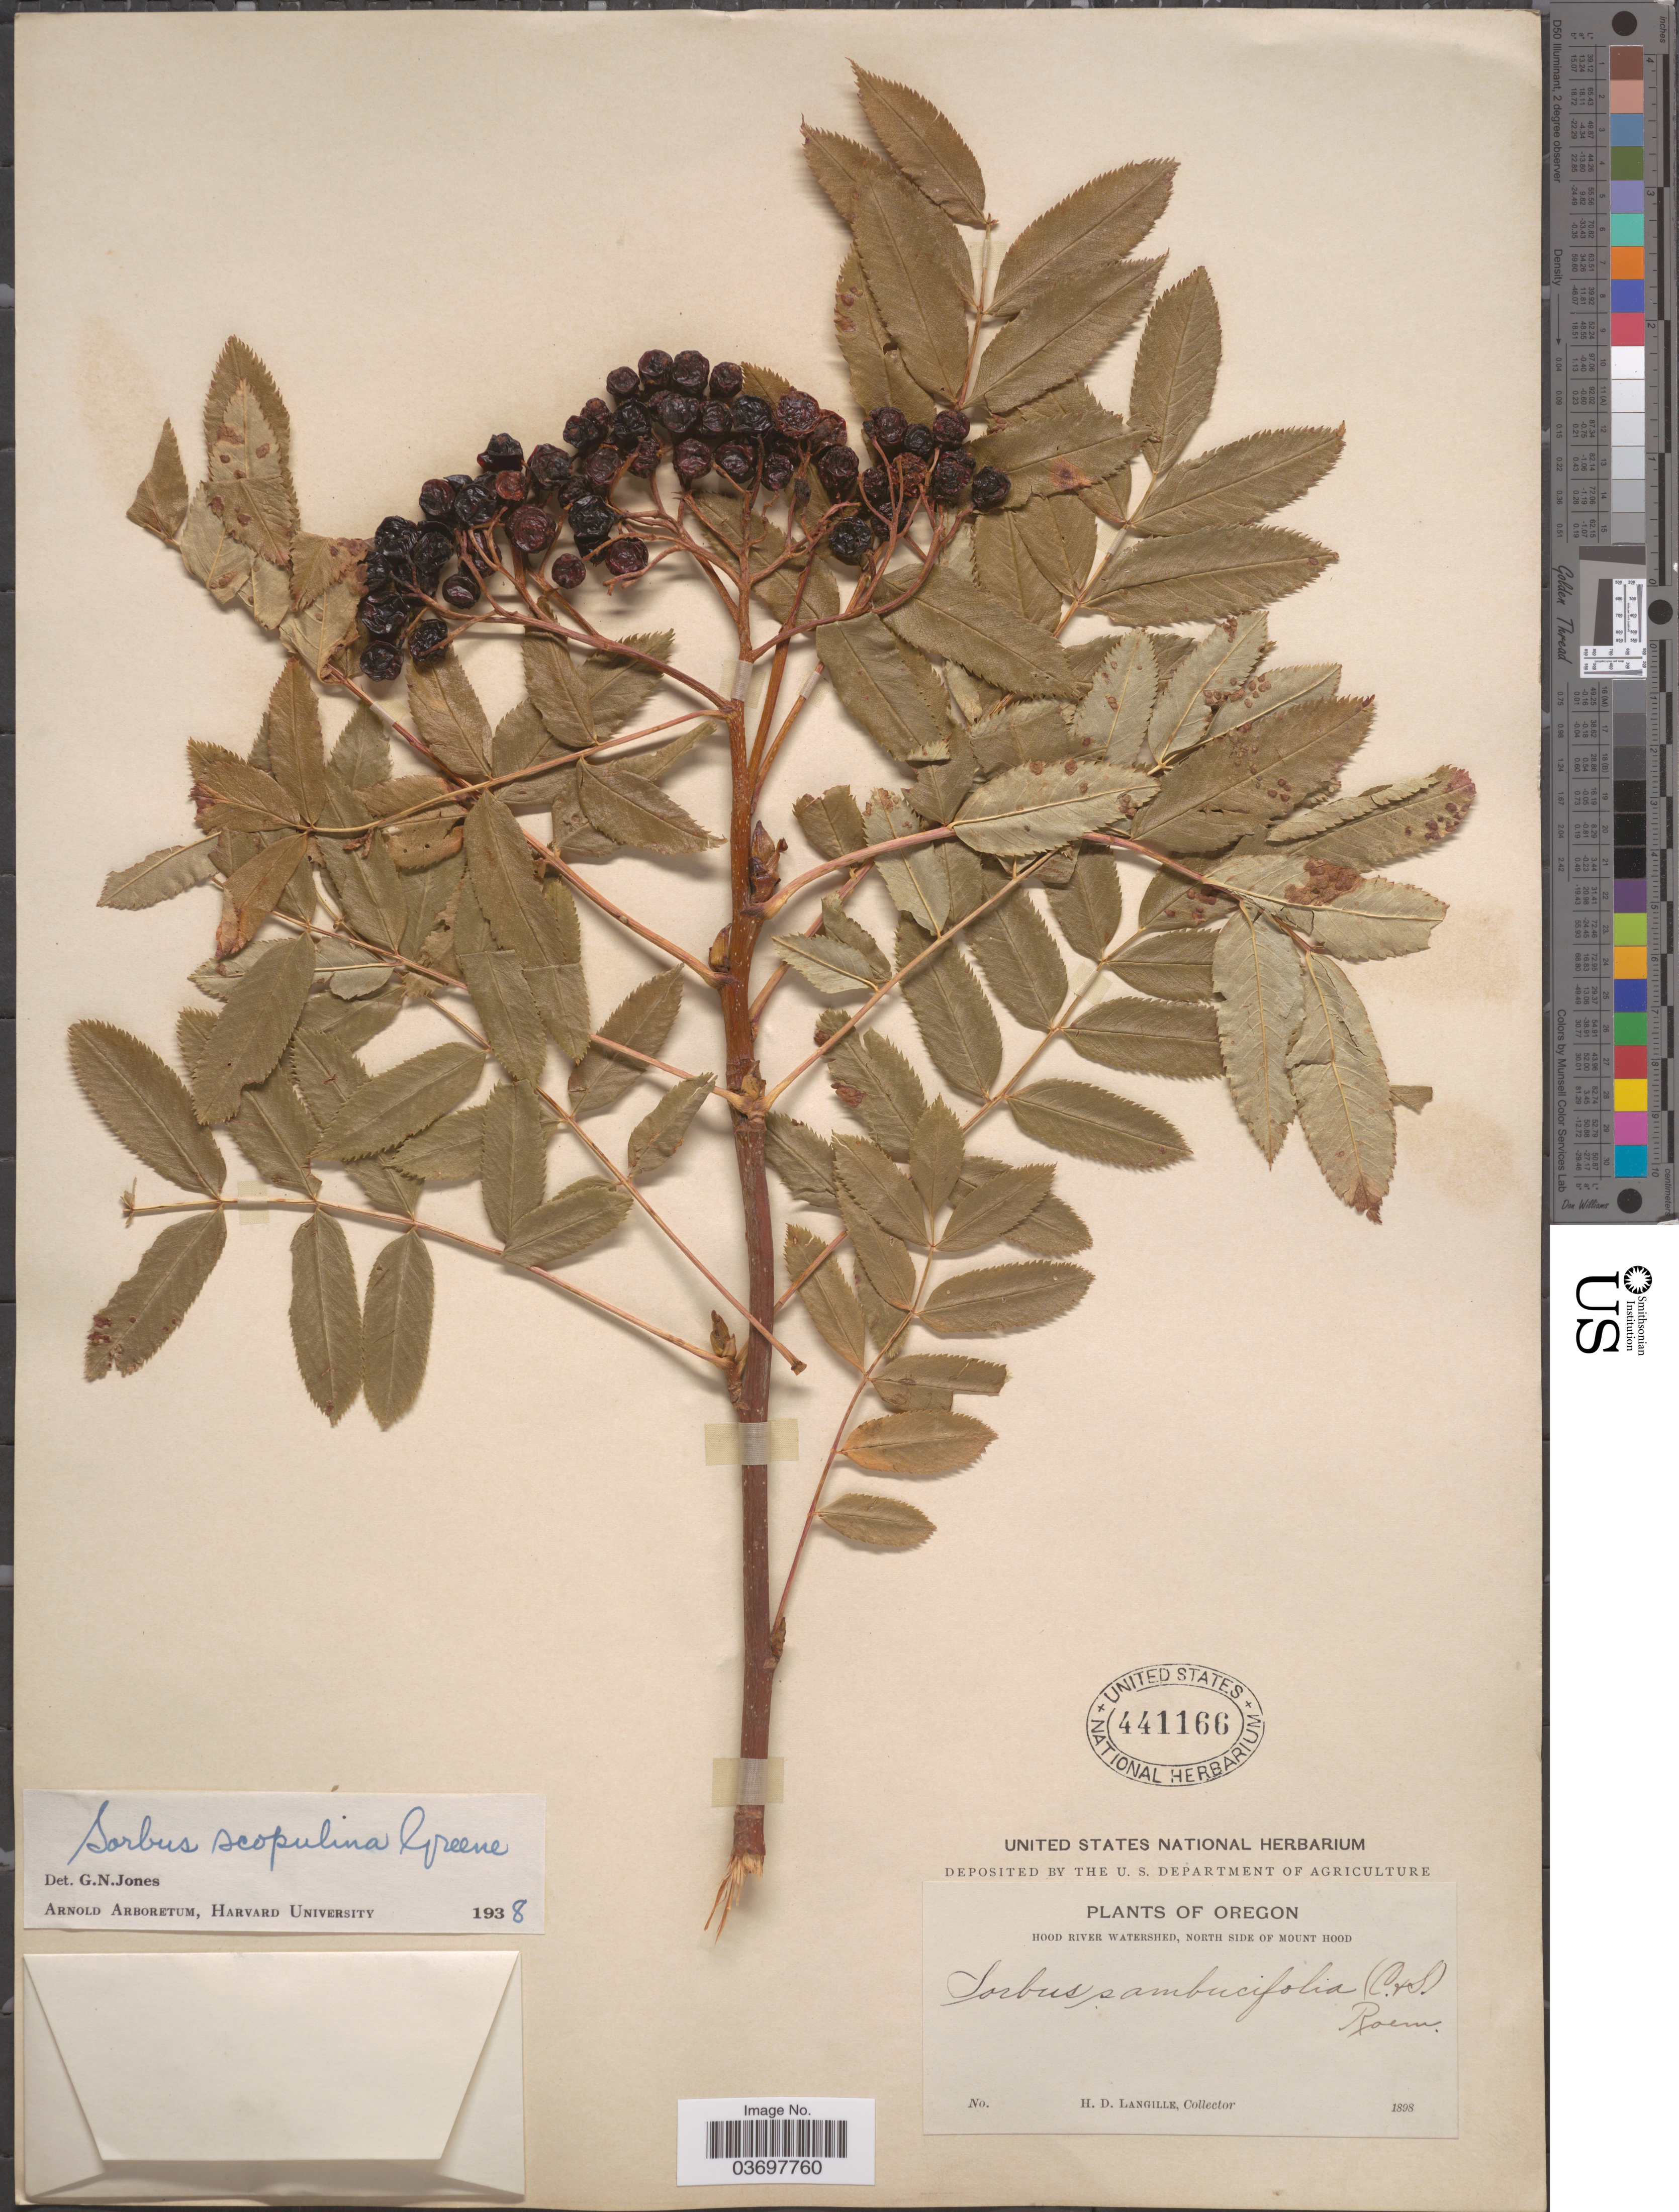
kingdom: Plantae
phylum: Tracheophyta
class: Magnoliopsida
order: Rosales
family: Rosaceae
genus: Sorbus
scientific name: Sorbus scopulina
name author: Greene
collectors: H. Langille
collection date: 1898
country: United States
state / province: Oregon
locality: Hood River Watershed, North side of Mount Hood.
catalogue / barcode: US 441166